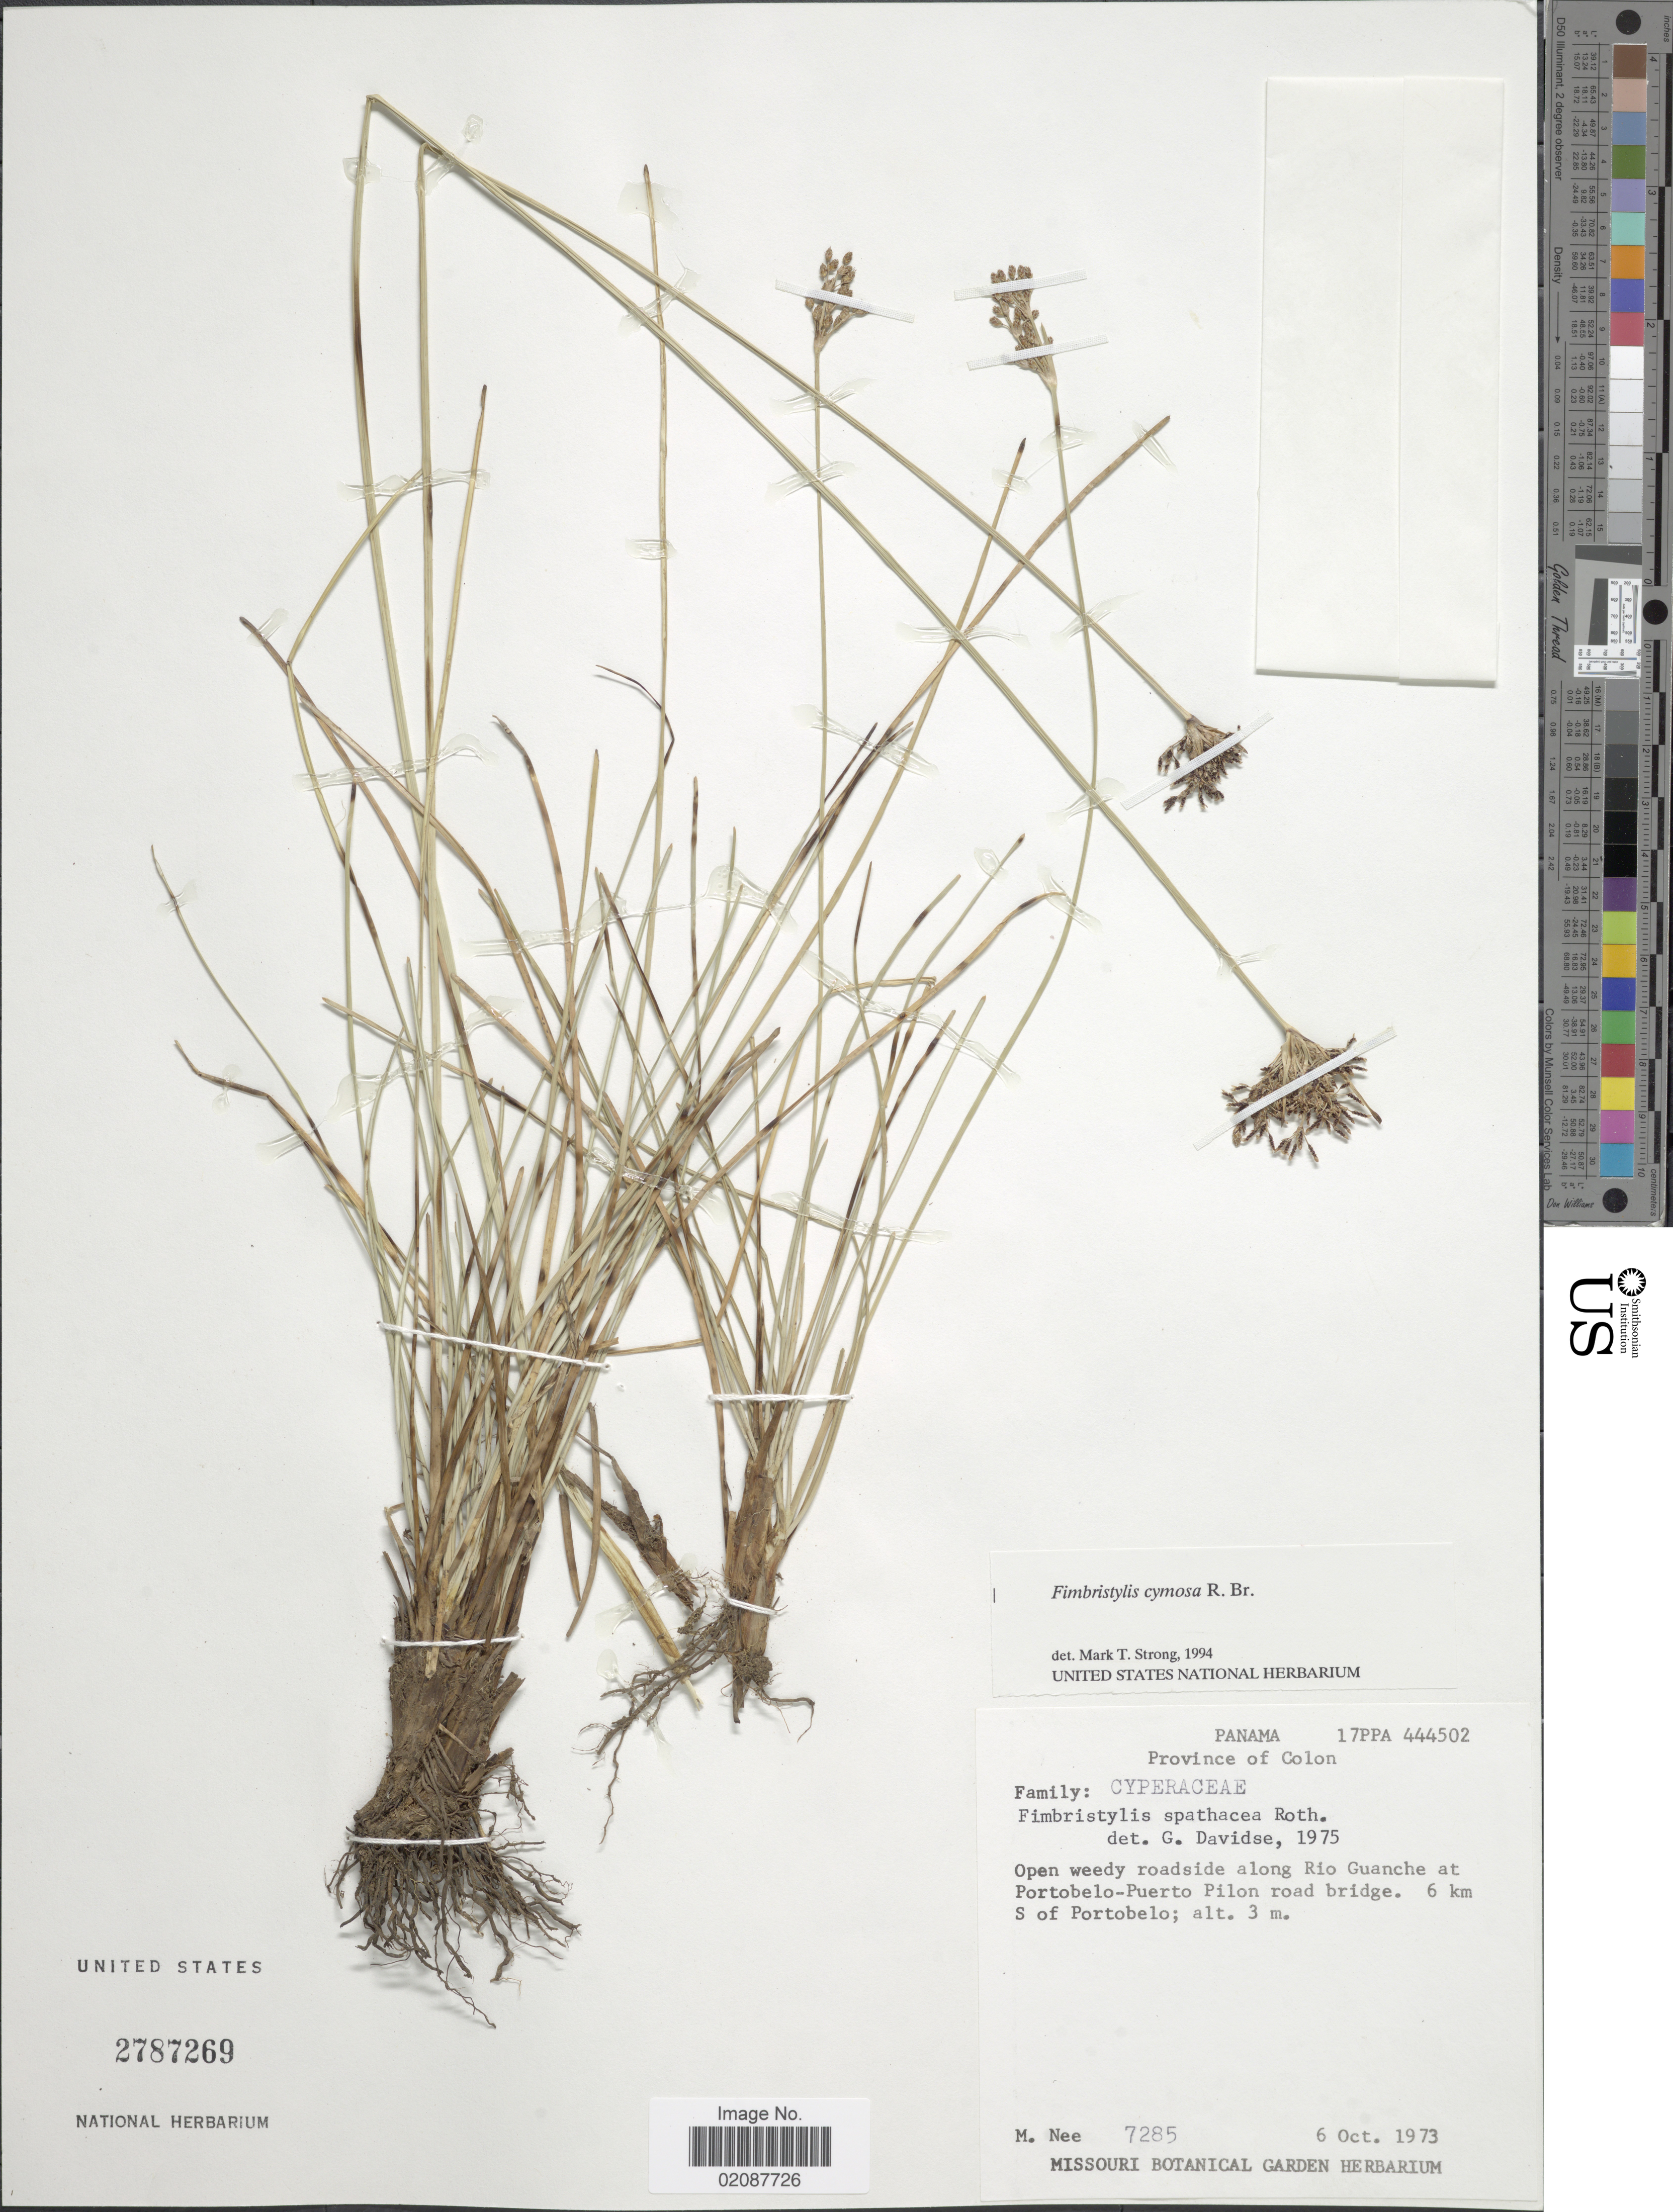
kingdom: Plantae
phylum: Tracheophyta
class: Liliopsida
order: Poales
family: Cyperaceae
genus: Fimbristylis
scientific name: Fimbristylis cymosa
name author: R. Br.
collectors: M. Nee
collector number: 7285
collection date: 1973-10-06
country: Panama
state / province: Colón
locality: Open weedy roadside along Rio Guanche at Portobelo-Puerto Pilon road bridge, 6 km S of Portobelo.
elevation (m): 3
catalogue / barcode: US 2787269